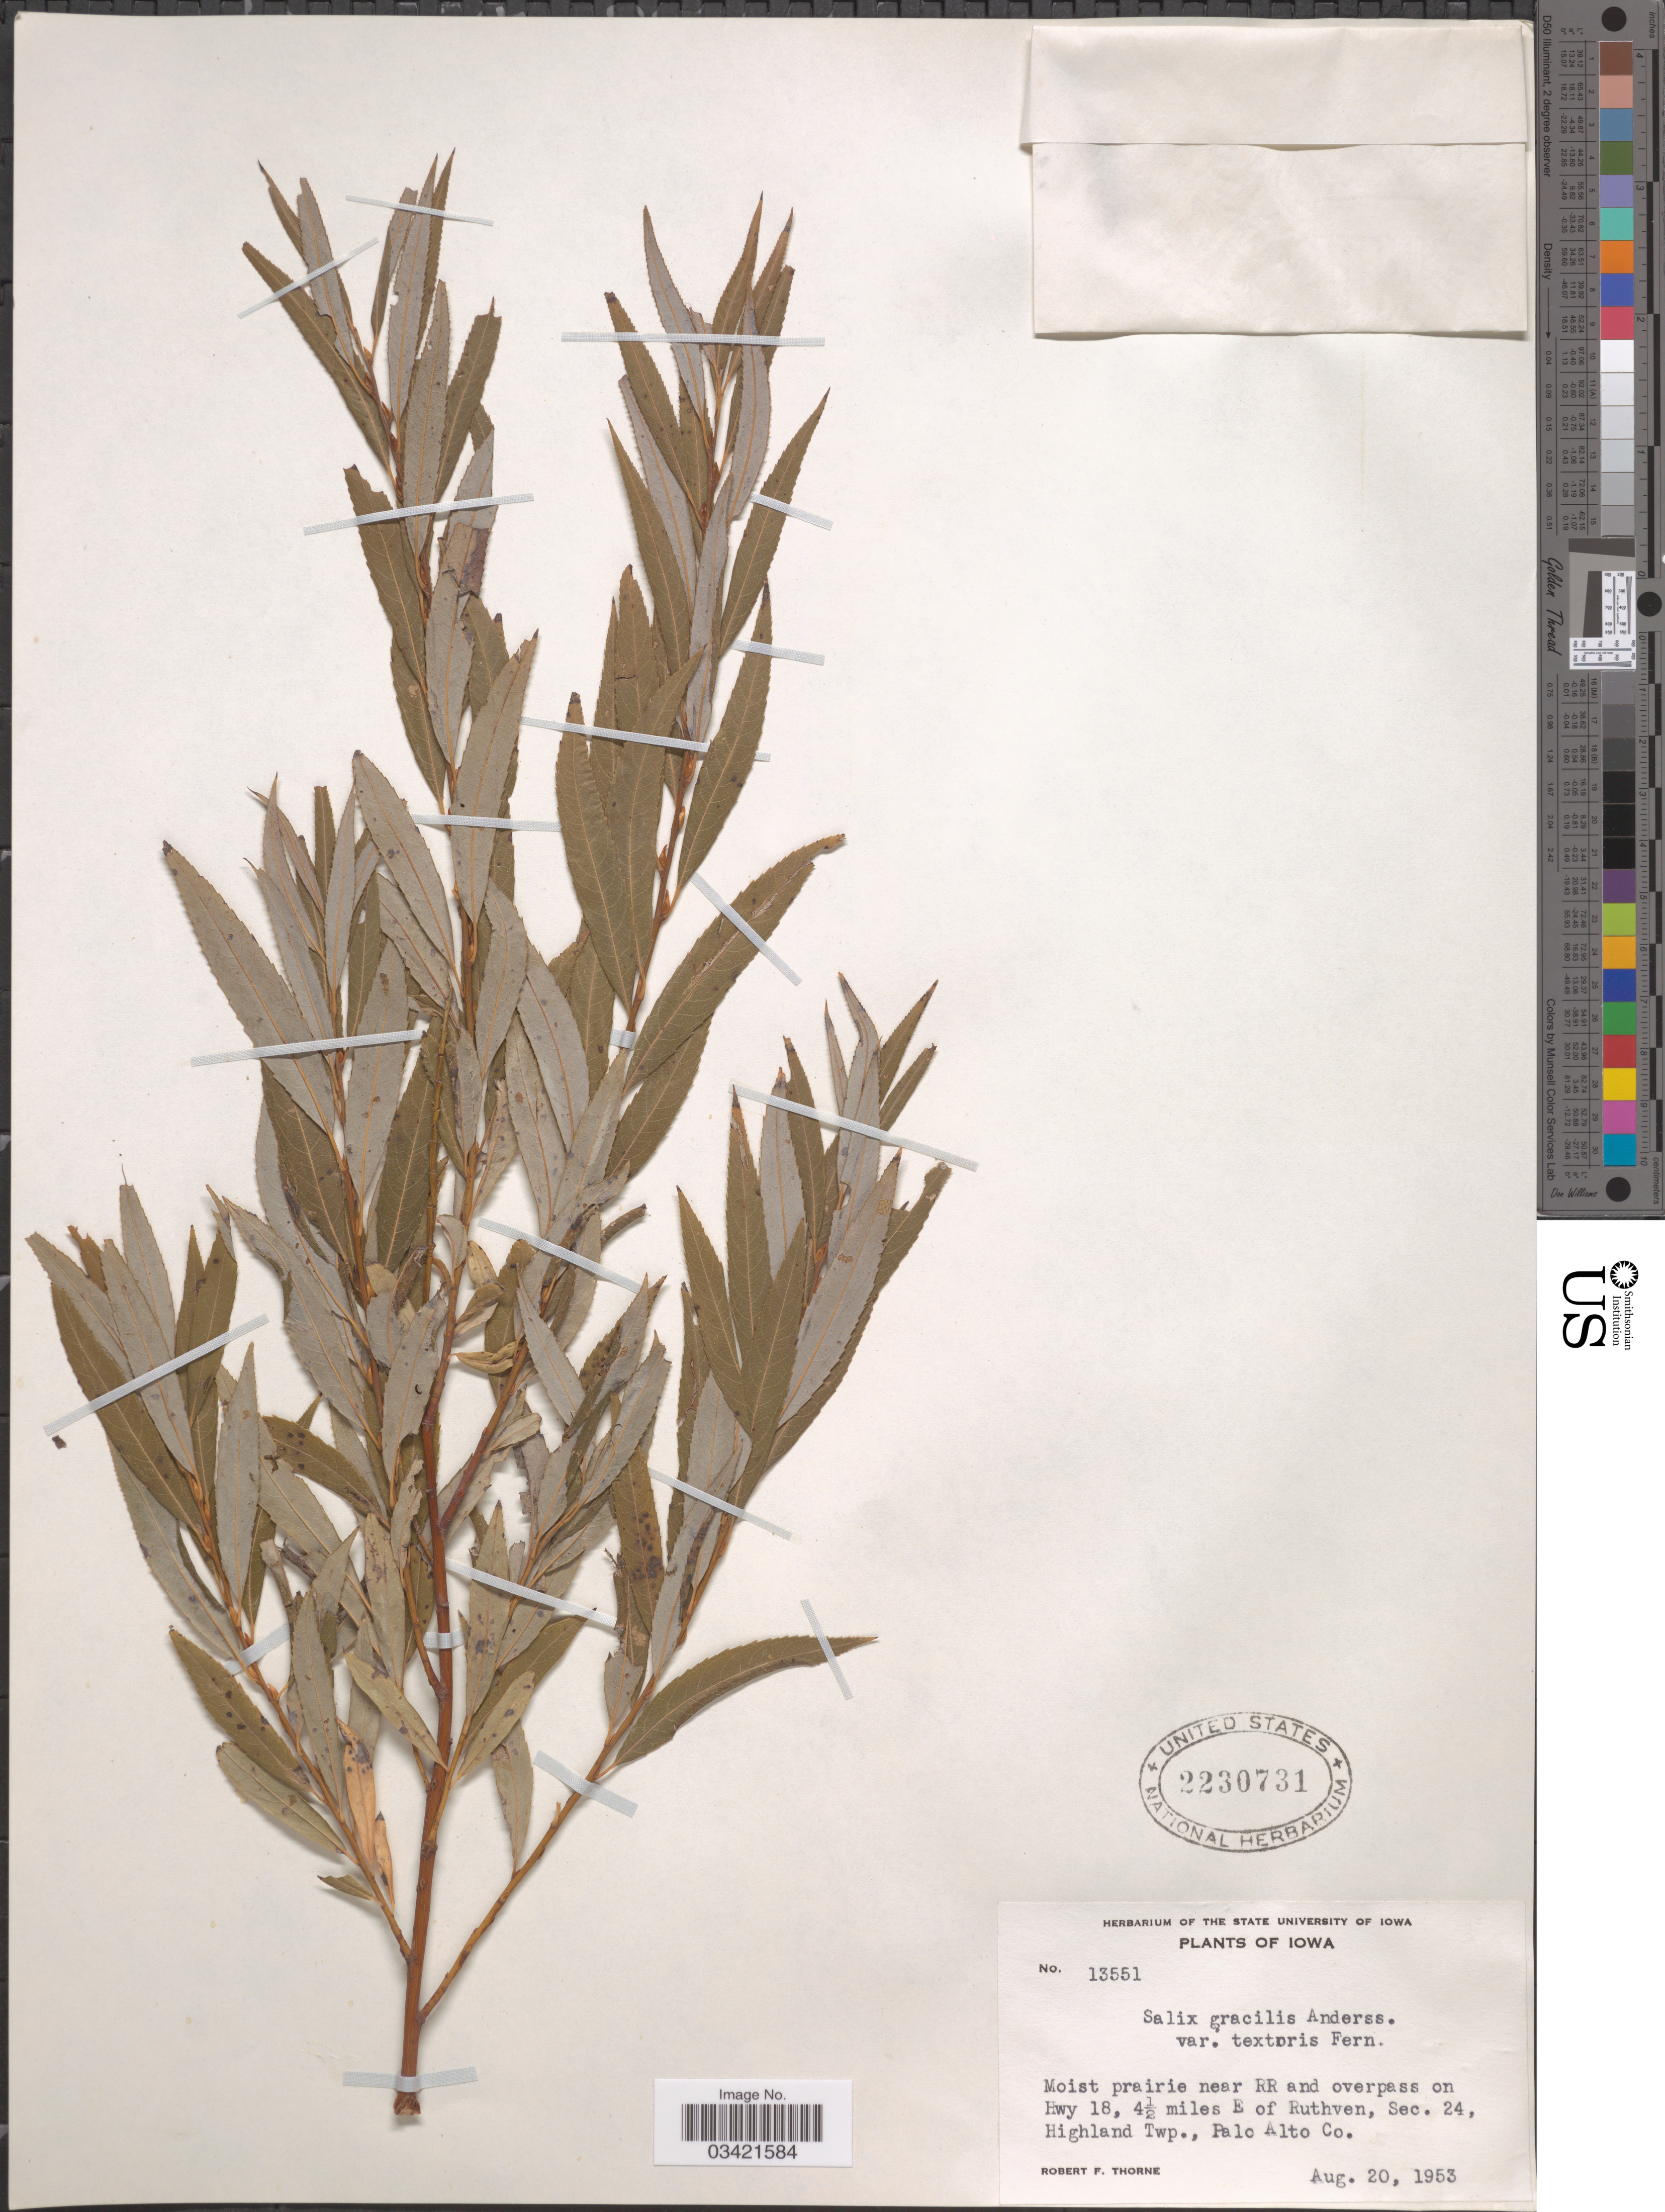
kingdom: Plantae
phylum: Tracheophyta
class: Magnoliopsida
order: Malpighiales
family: Salicaceae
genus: Salix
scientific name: Salix gracilis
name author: Andersson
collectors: R. F. Thorne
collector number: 13551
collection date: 1953-08-20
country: United States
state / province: Iowa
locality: Moist prairie near RR and overpass on Hwy 18, 4½ miles E of Ruthven, Sec. 24, Highland Twp., Palo Alto Co.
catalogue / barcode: US 2230731